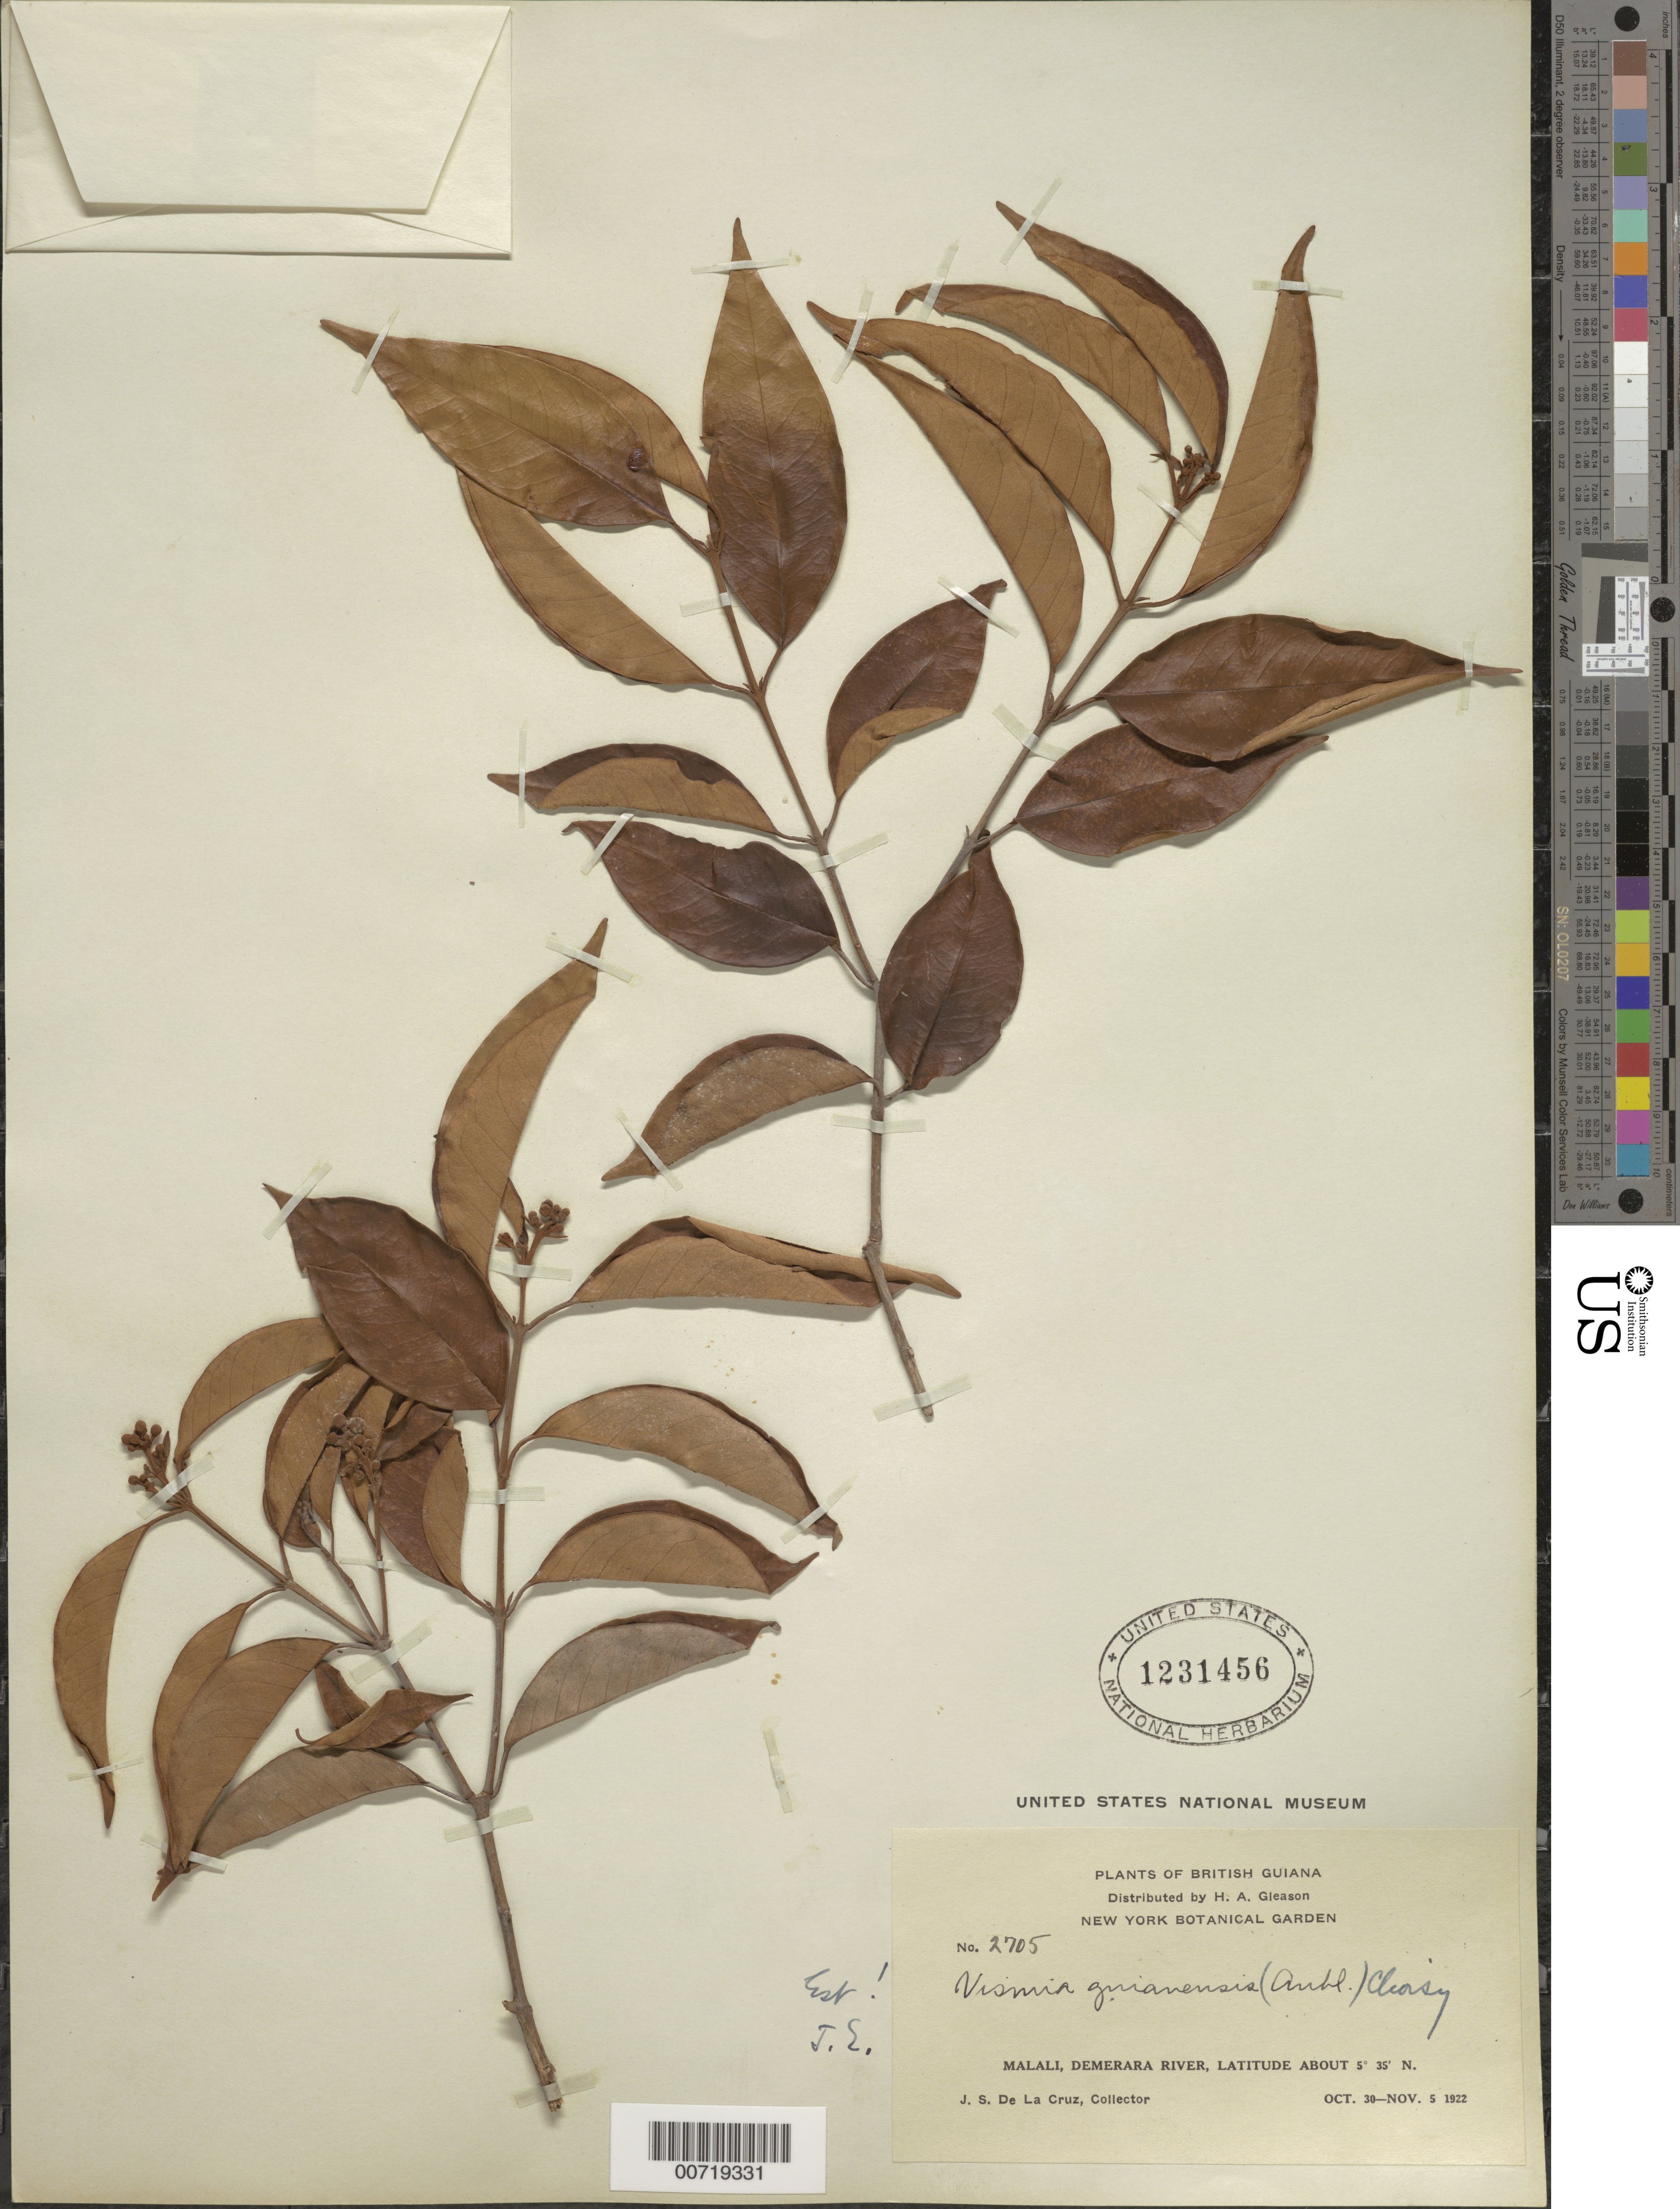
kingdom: Plantae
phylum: Tracheophyta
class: Magnoliopsida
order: Malpighiales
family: Hypericaceae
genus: Vismia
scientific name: Vismia guianensis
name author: (Aubl.) Pers.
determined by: Ewan, J. A.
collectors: J. S. de la Cruz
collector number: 2705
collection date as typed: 30-Oct-22 to 5-Nov-22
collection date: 1922-10-30/1922-11-05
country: Guyana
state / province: U. Demerara-Berbice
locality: Malali, Demerara R.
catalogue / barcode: US 1231456